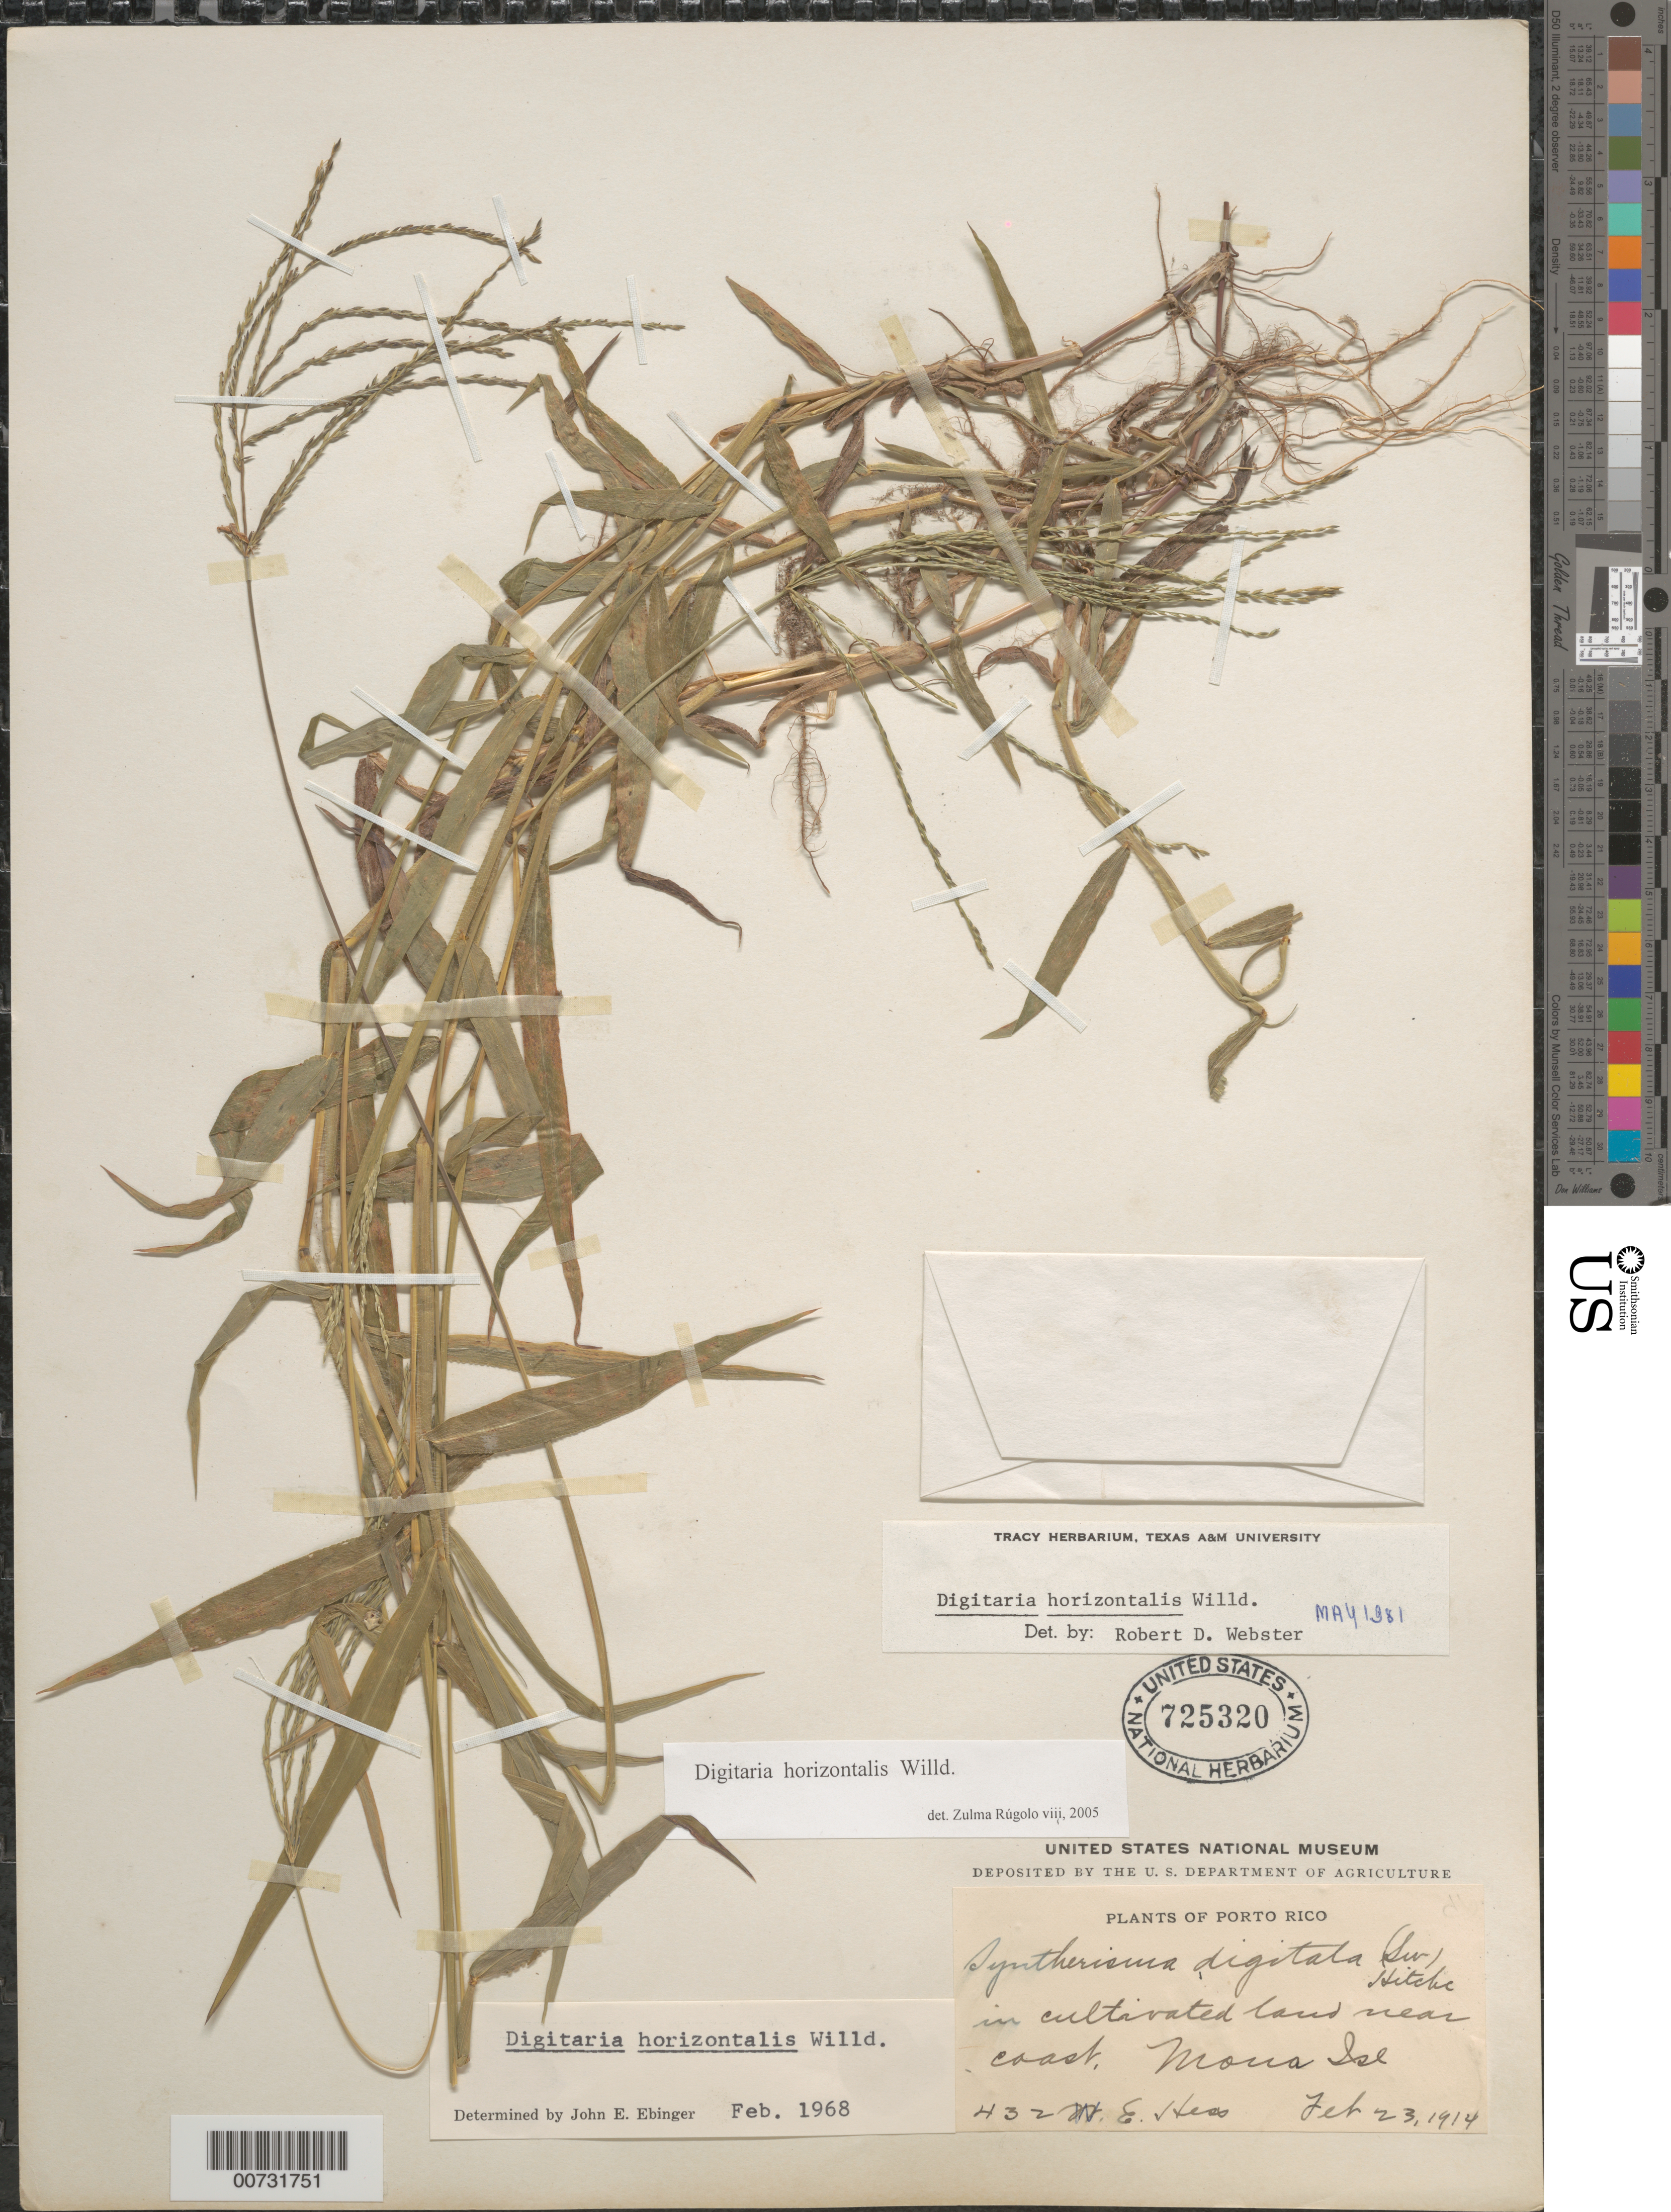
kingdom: Plantae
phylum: Tracheophyta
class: Liliopsida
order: Poales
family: Poaceae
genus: Digitaria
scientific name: Digitaria horizontalis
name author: Willd.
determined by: Webster, Robert D.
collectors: W. Hess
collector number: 432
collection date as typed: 23 Feb 1914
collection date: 1914-02-23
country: Puerto Rico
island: Mona I.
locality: Coast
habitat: In cultivated land near coast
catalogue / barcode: US 725320